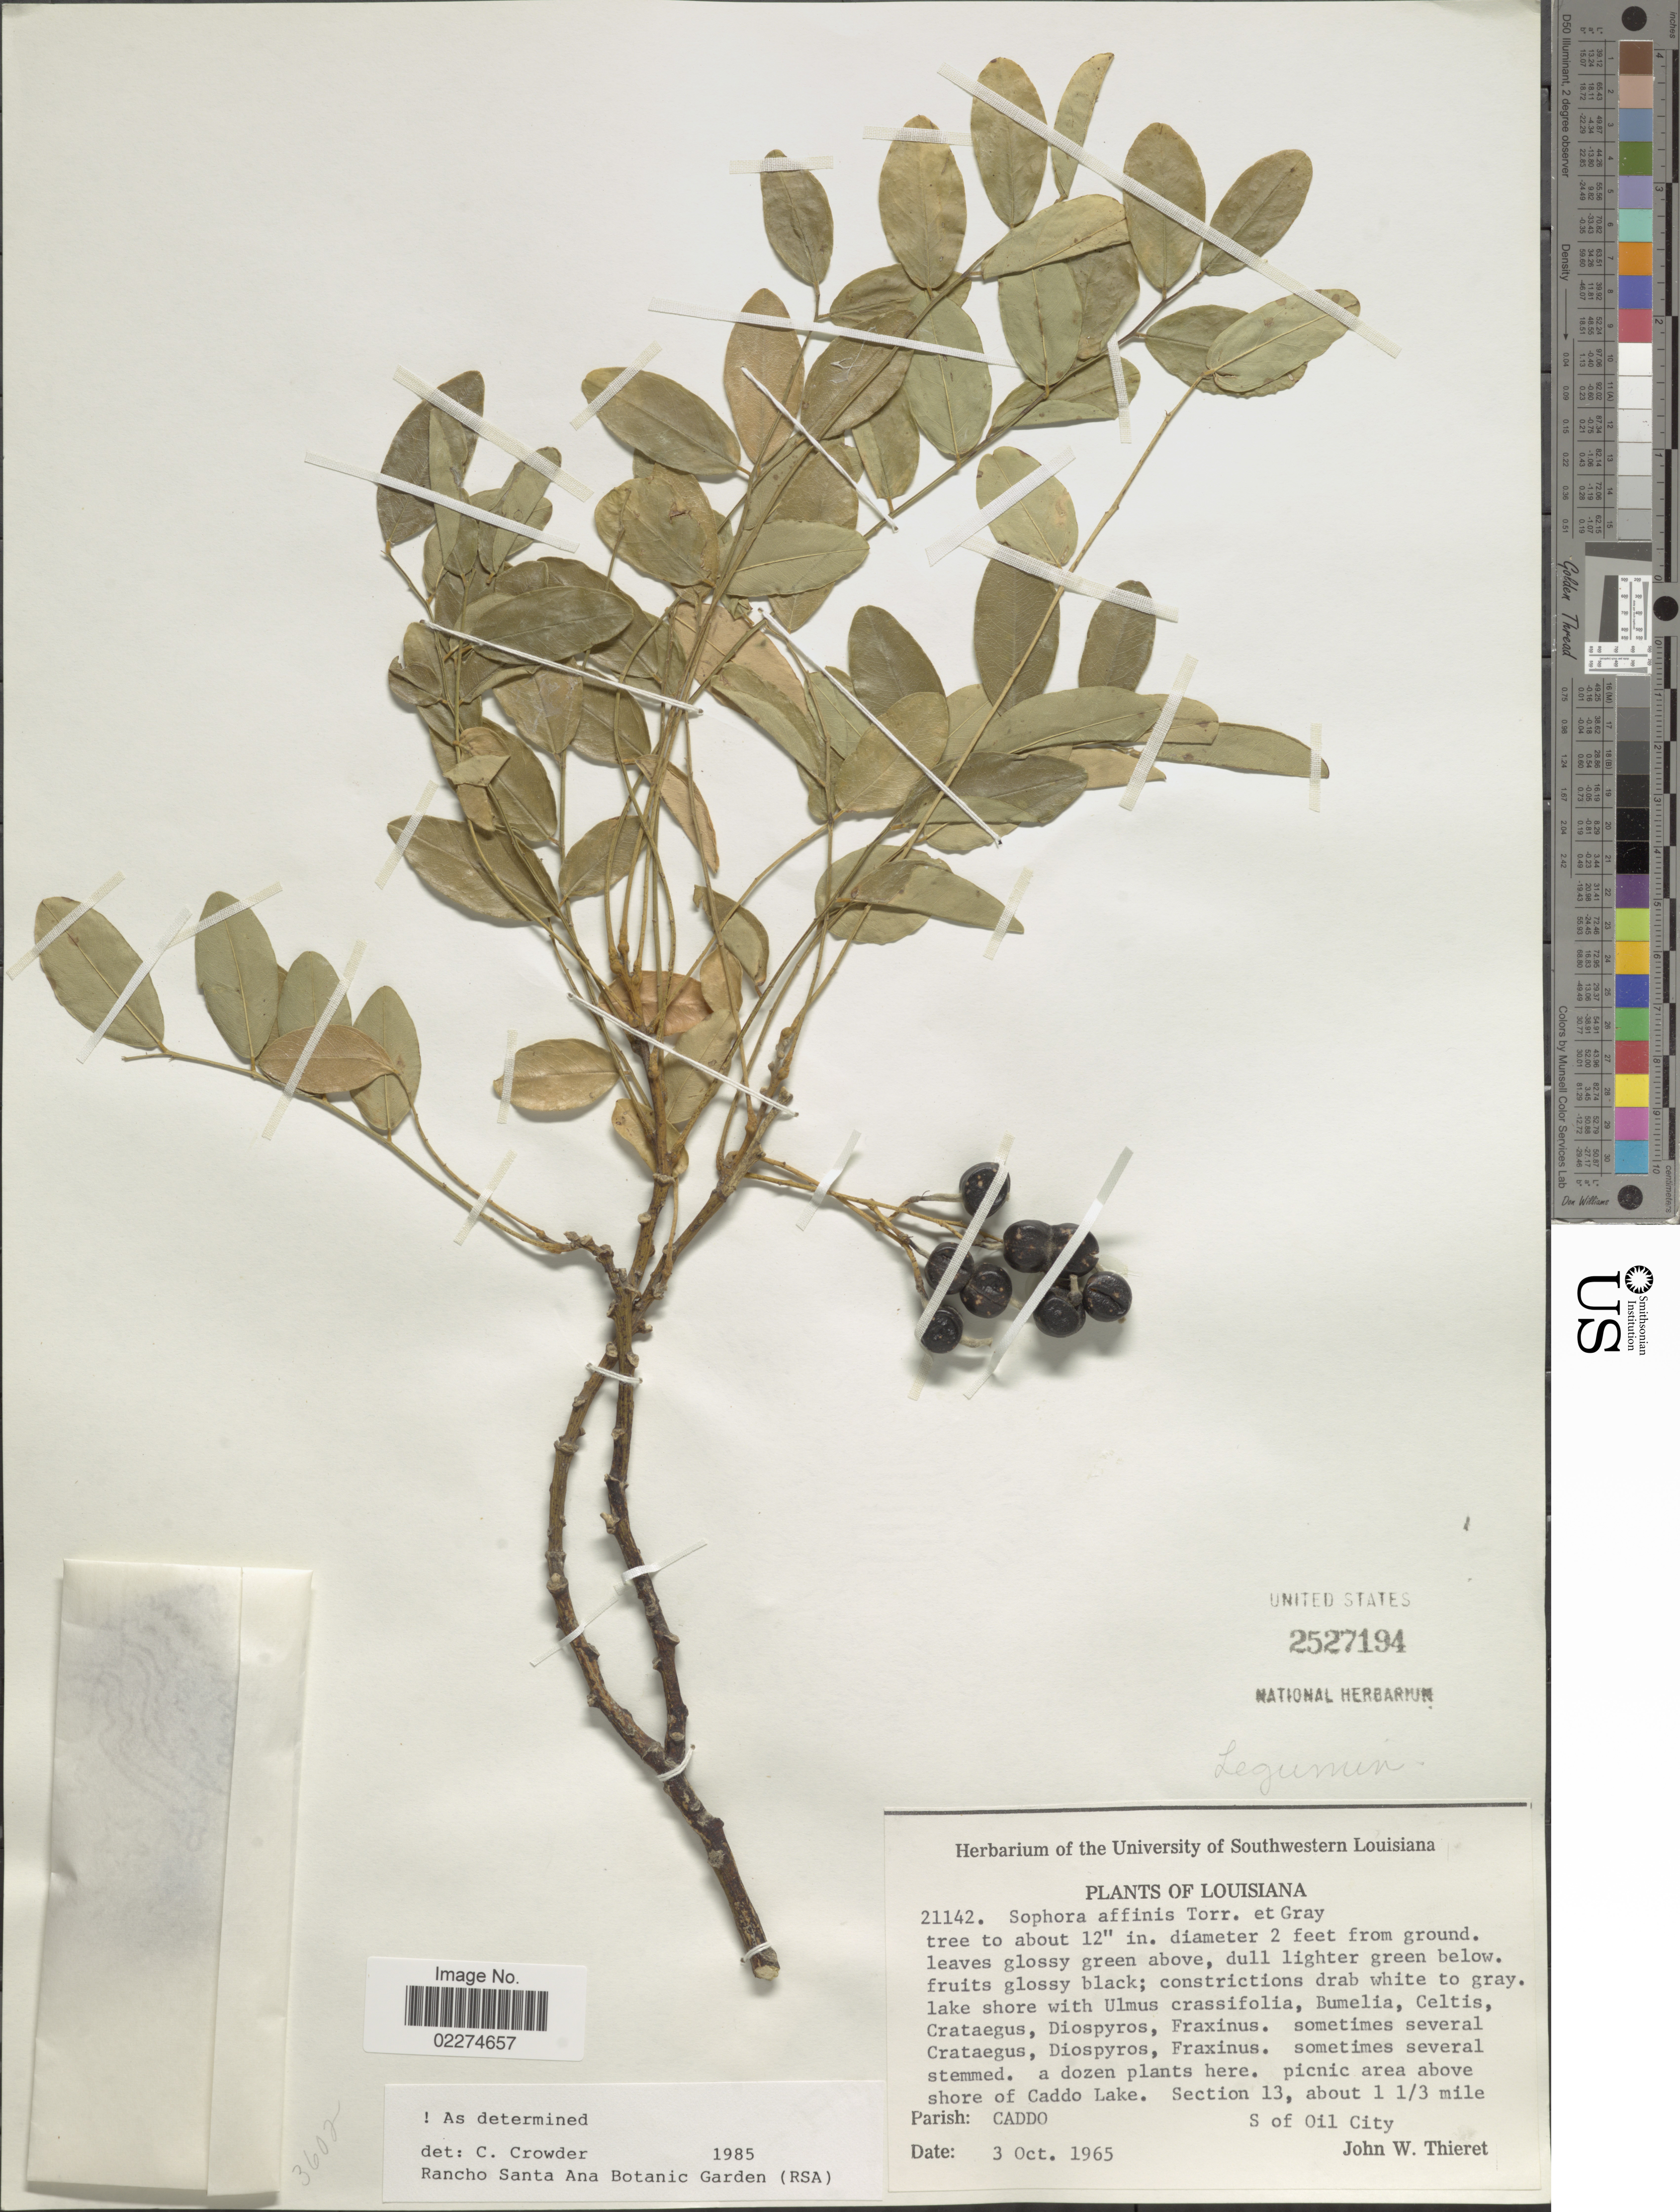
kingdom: Plantae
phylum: Tracheophyta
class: Magnoliopsida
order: Fabales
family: Fabaceae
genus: Sophora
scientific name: Sophora affinis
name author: Torr. & A. Gray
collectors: J. W. Thieret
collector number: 21142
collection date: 1965-10-03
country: United States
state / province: Louisiana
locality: Picnic area above shore of Caddo Lake, Section 13, about 1 1/3 mile, Parish: Caddo, S of Oil City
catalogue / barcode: US 2527194